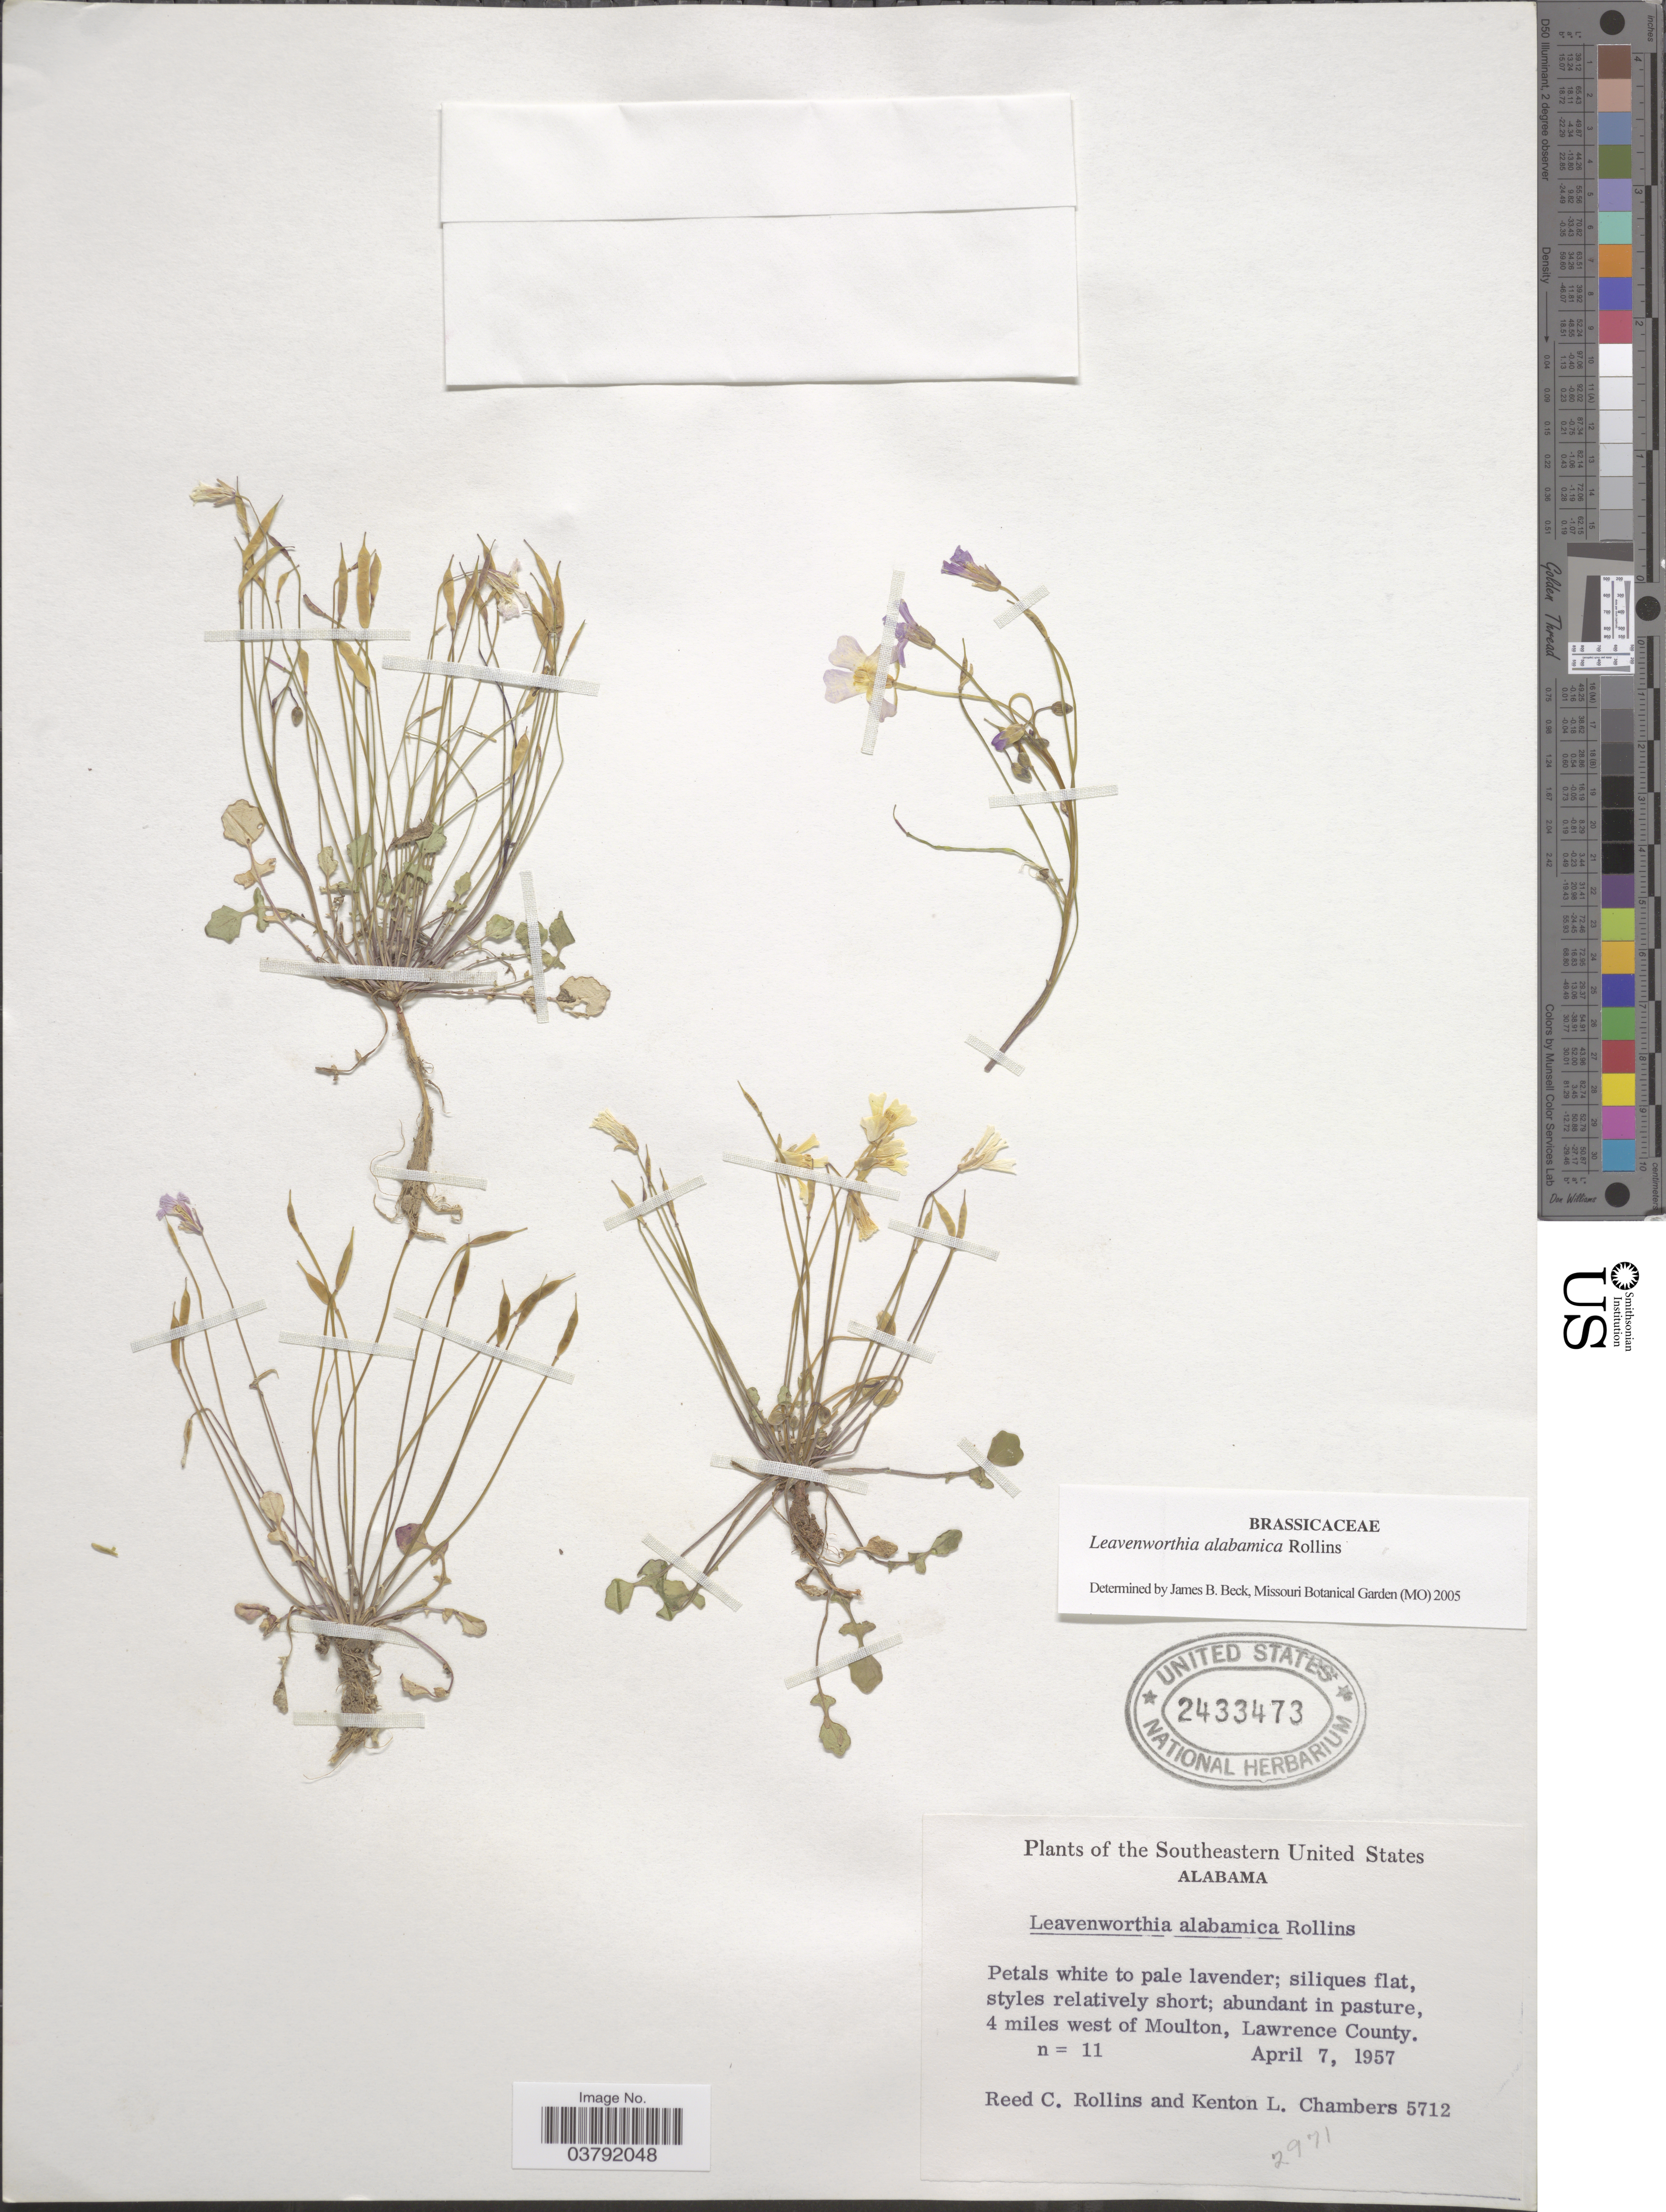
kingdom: Plantae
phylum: Tracheophyta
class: Magnoliopsida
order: Brassicales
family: Brassicaceae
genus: Leavenworthia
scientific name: Leavenworthia alabamica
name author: Rollins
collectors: R. C. Rollins & K. L. Chambers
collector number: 5712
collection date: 1957-04-07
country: United States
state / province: Alabama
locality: Southeastern United States. 4 miles west of Moulton, Lawrence County.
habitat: abundant in pasture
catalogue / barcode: US 2433473